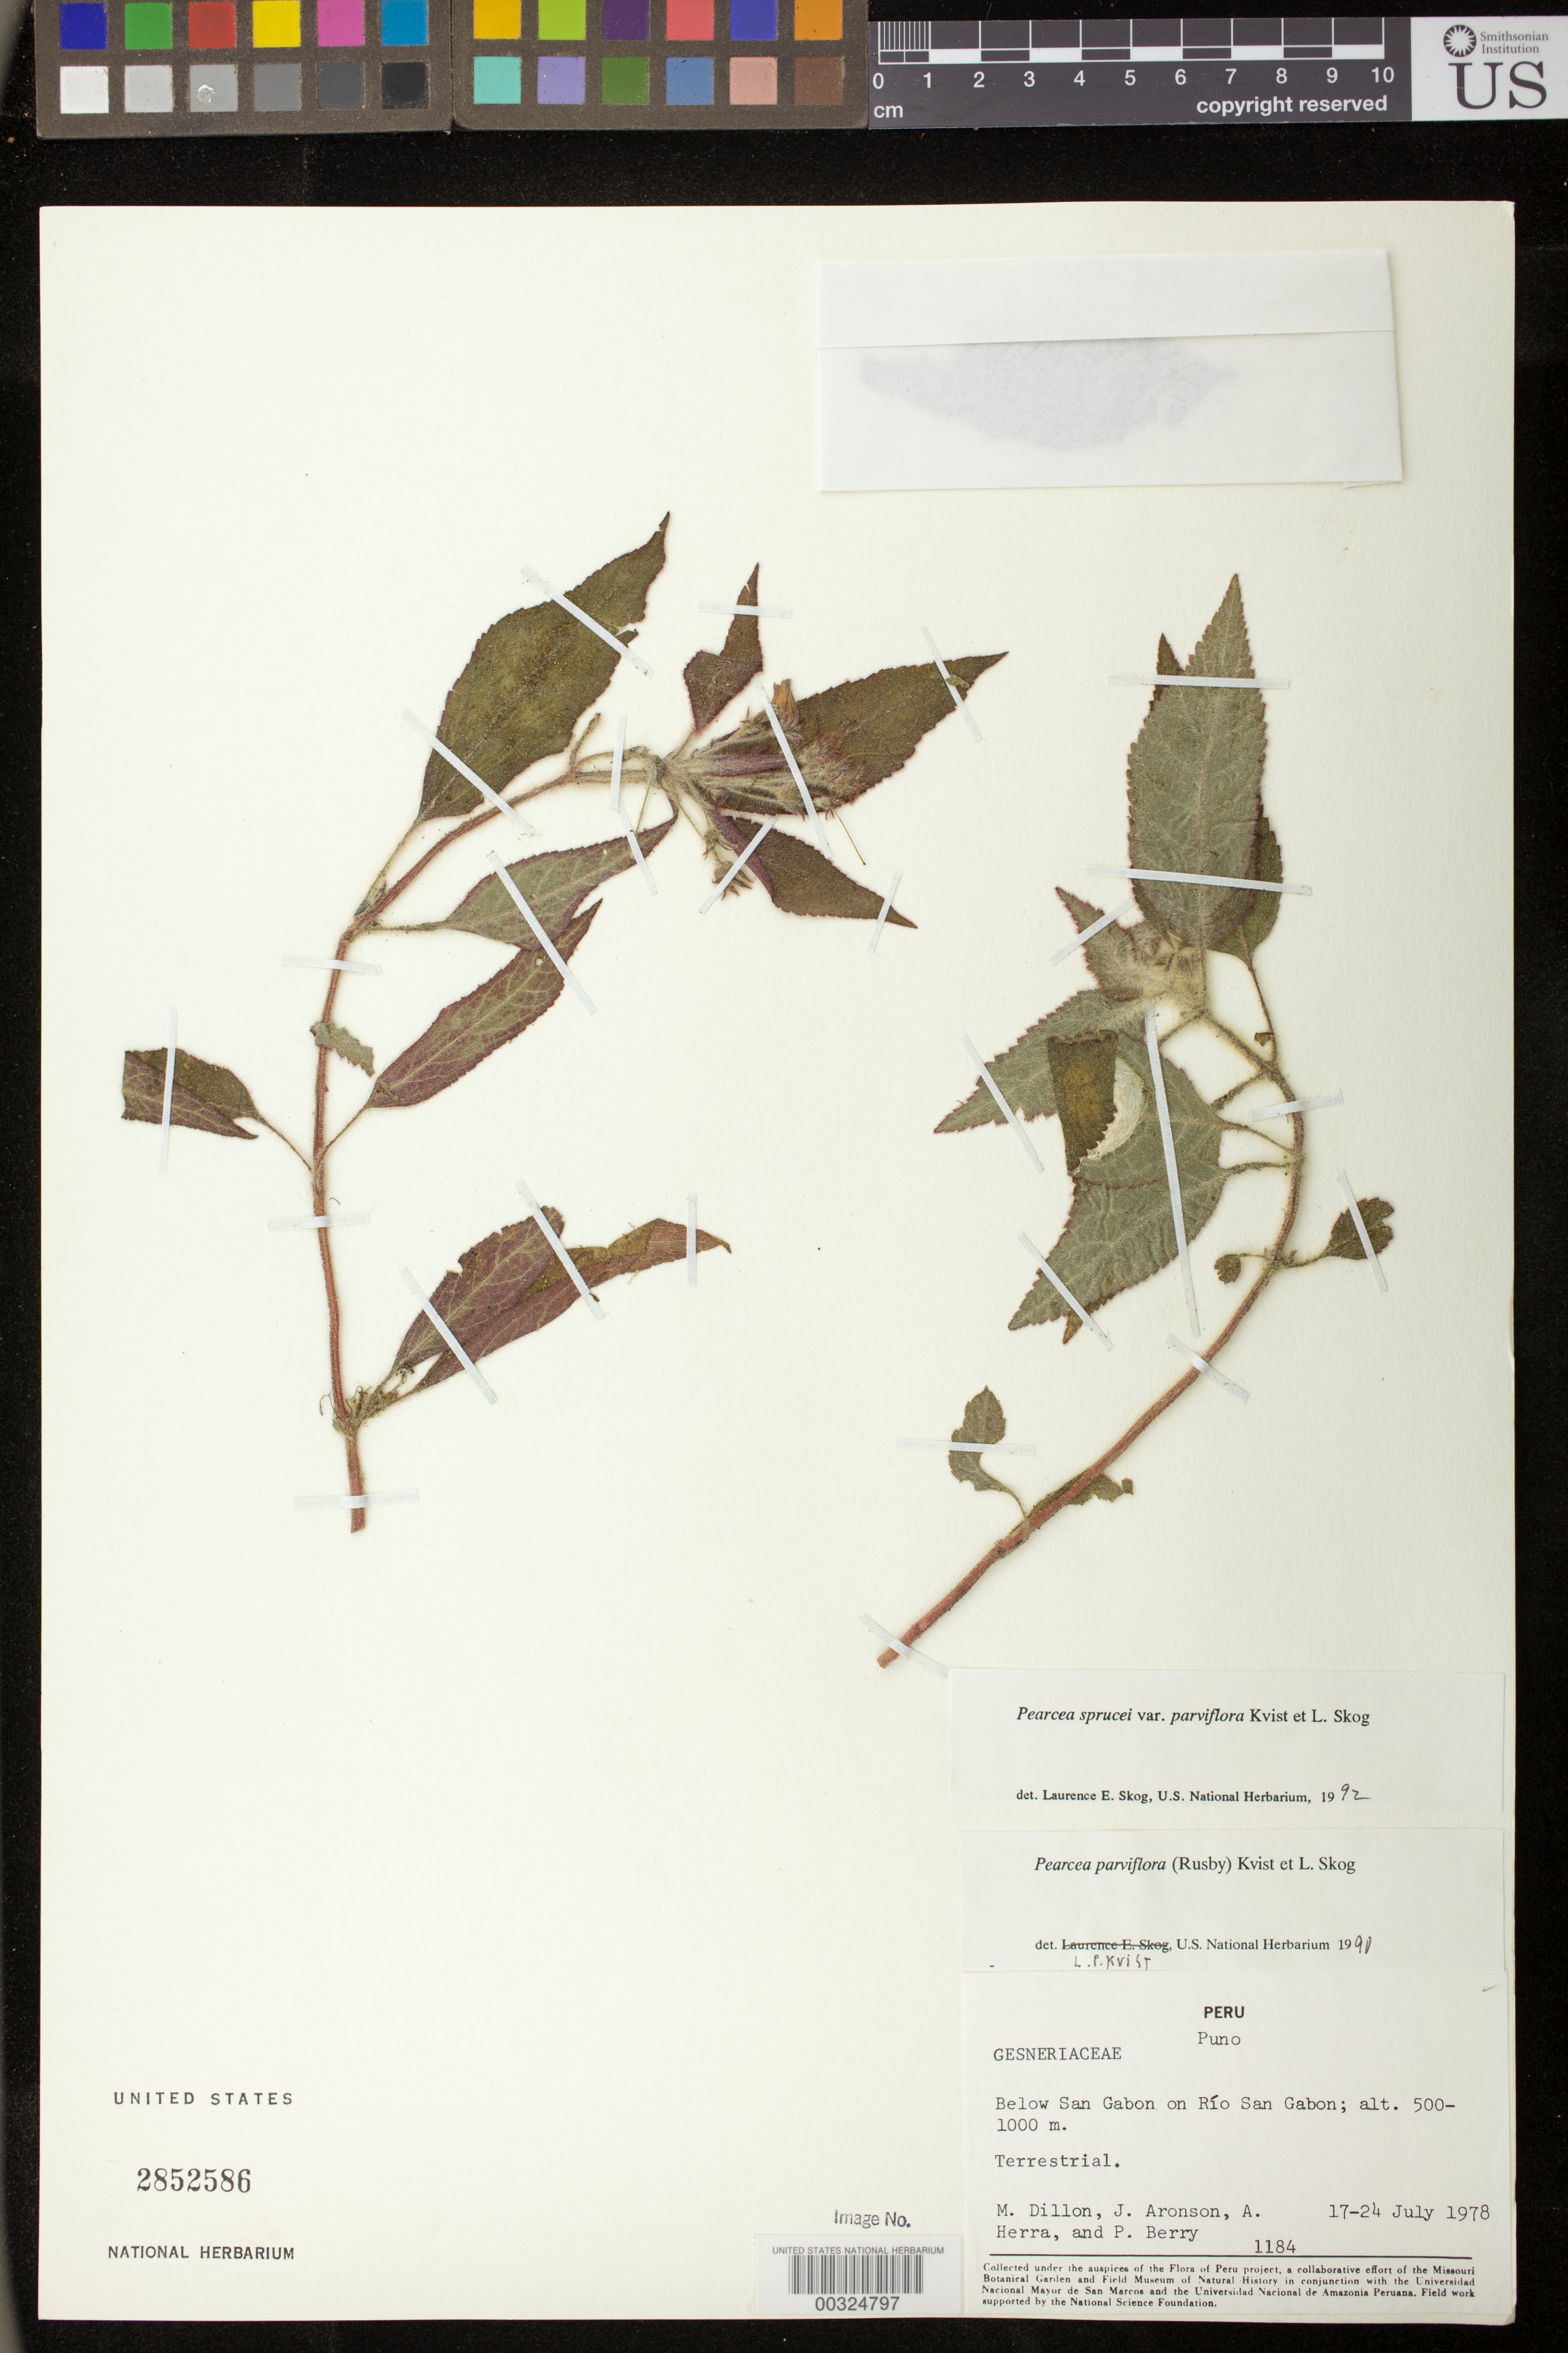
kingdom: Plantae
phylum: Tracheophyta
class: Magnoliopsida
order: Lamiales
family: Gesneriaceae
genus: Pearcea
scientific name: Pearcea sprucei var. parviflora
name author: (Rusby) L.P. Kvist & L.E. Skog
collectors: M. O. Dillon, J. Aronson, A. Herra & P. Berry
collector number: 1184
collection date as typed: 17-24 Jul 1978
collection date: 1978-07-17/1978-07-24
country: Peru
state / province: Puno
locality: Below San Gabon on Rio San Gabon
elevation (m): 500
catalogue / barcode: US 2852586